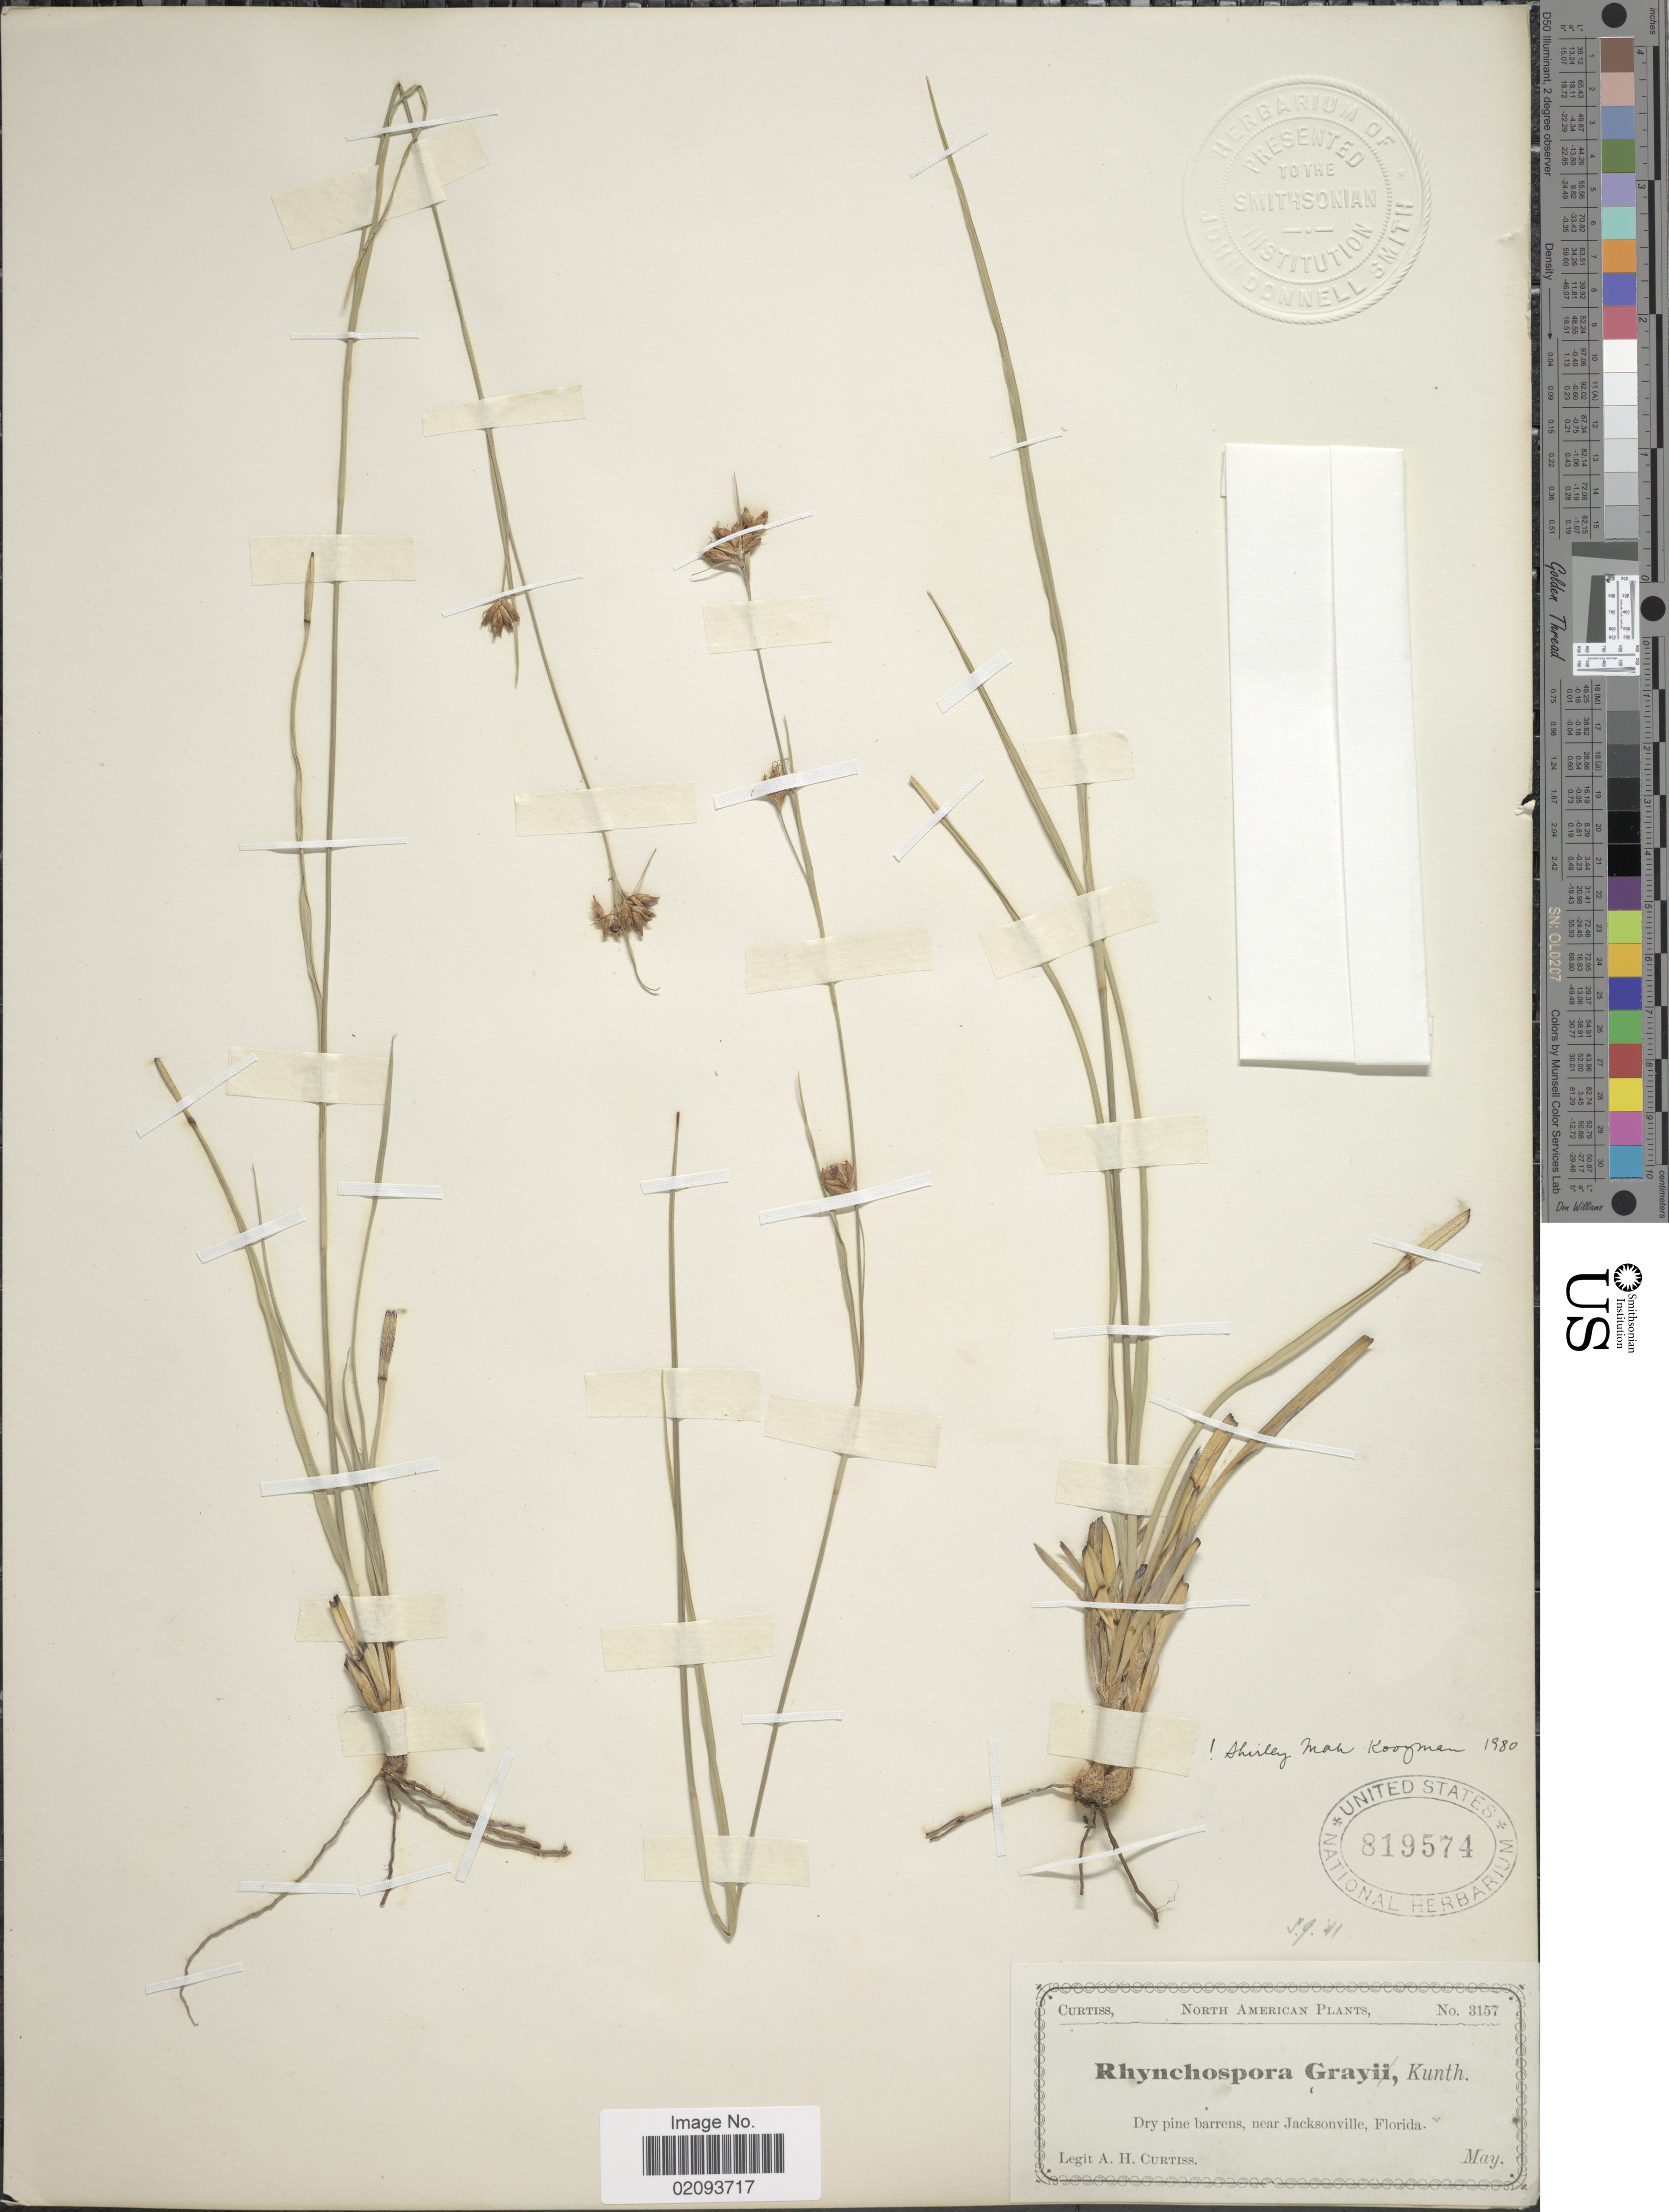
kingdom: Plantae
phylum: Tracheophyta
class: Liliopsida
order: Poales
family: Cyperaceae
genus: Rhynchospora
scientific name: Rhynchospora grayi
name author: Kunth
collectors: A. H. Curtiss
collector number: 3157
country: United States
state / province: Florida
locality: Dry pine barrens, near Jacksonville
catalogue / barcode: US 819574